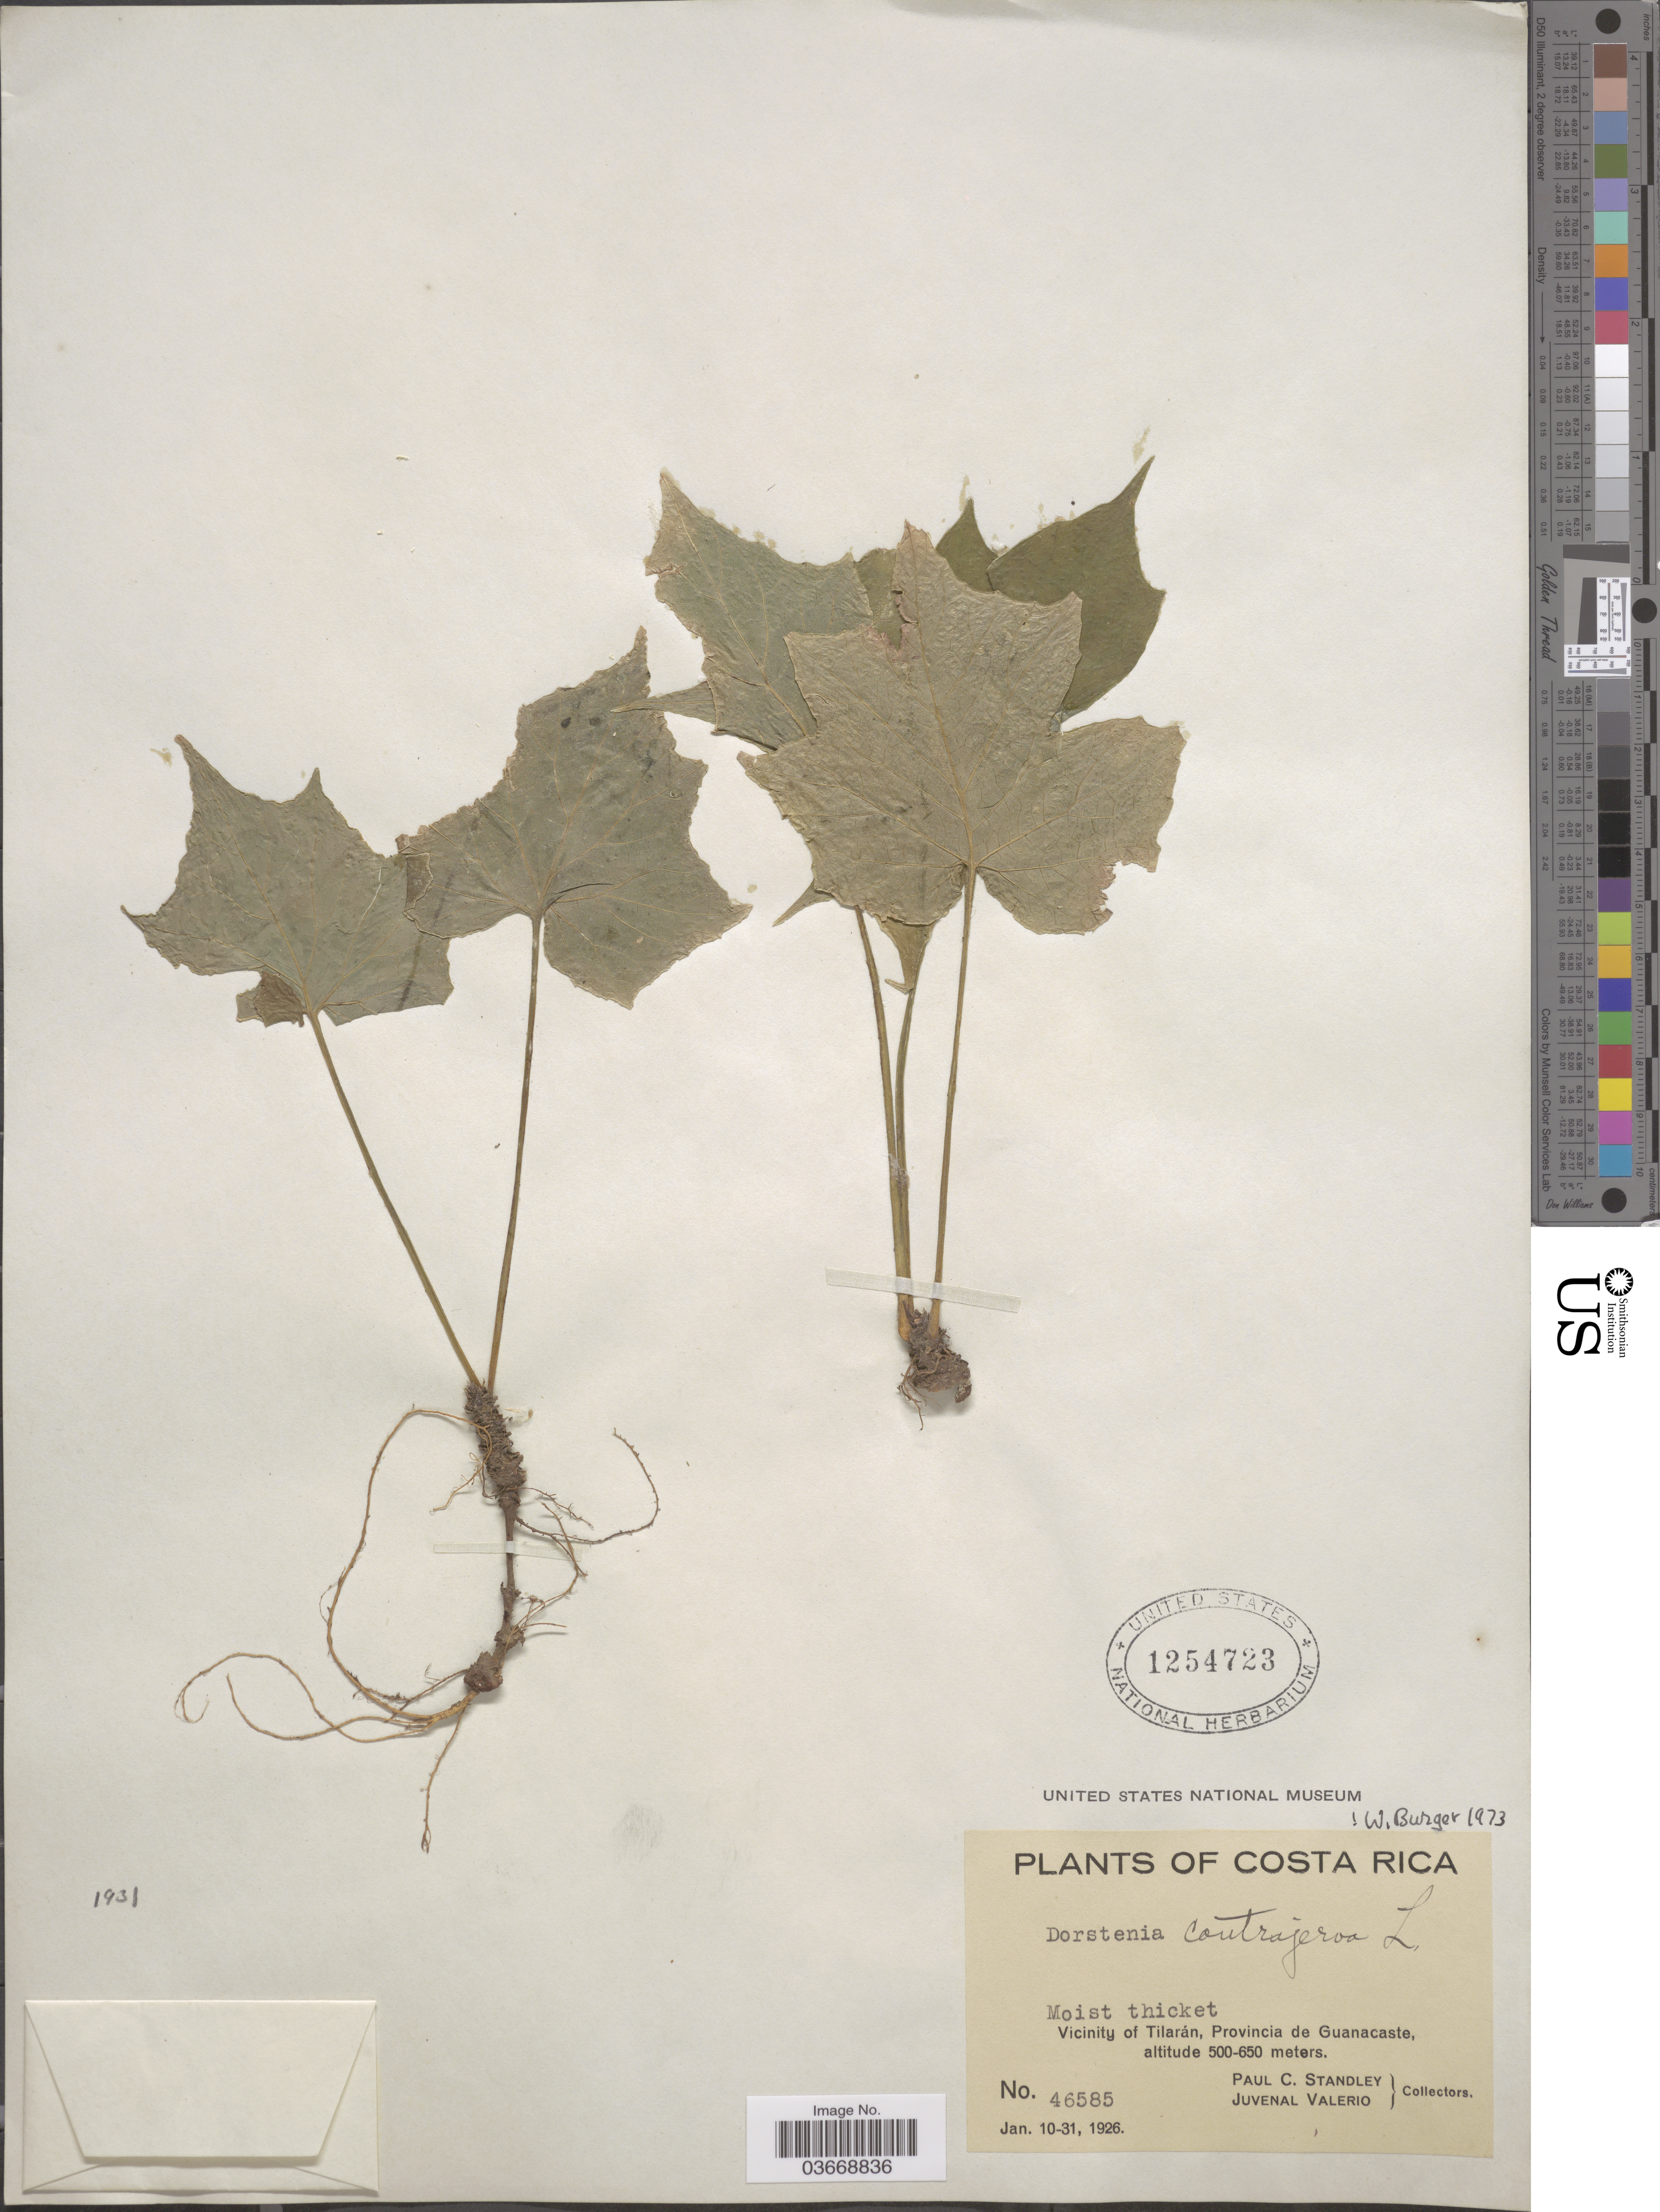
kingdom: Plantae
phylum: Tracheophyta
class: Magnoliopsida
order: Rosales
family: Moraceae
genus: Dorstenia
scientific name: Dorstenia contrajerva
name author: L.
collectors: P. C. Standley & J. Valerio R.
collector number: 46585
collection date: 1926-01-10/1926-01-31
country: Costa Rica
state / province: Guanacaste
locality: Vicinity of Tilarán.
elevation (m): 500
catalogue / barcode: US 1254723